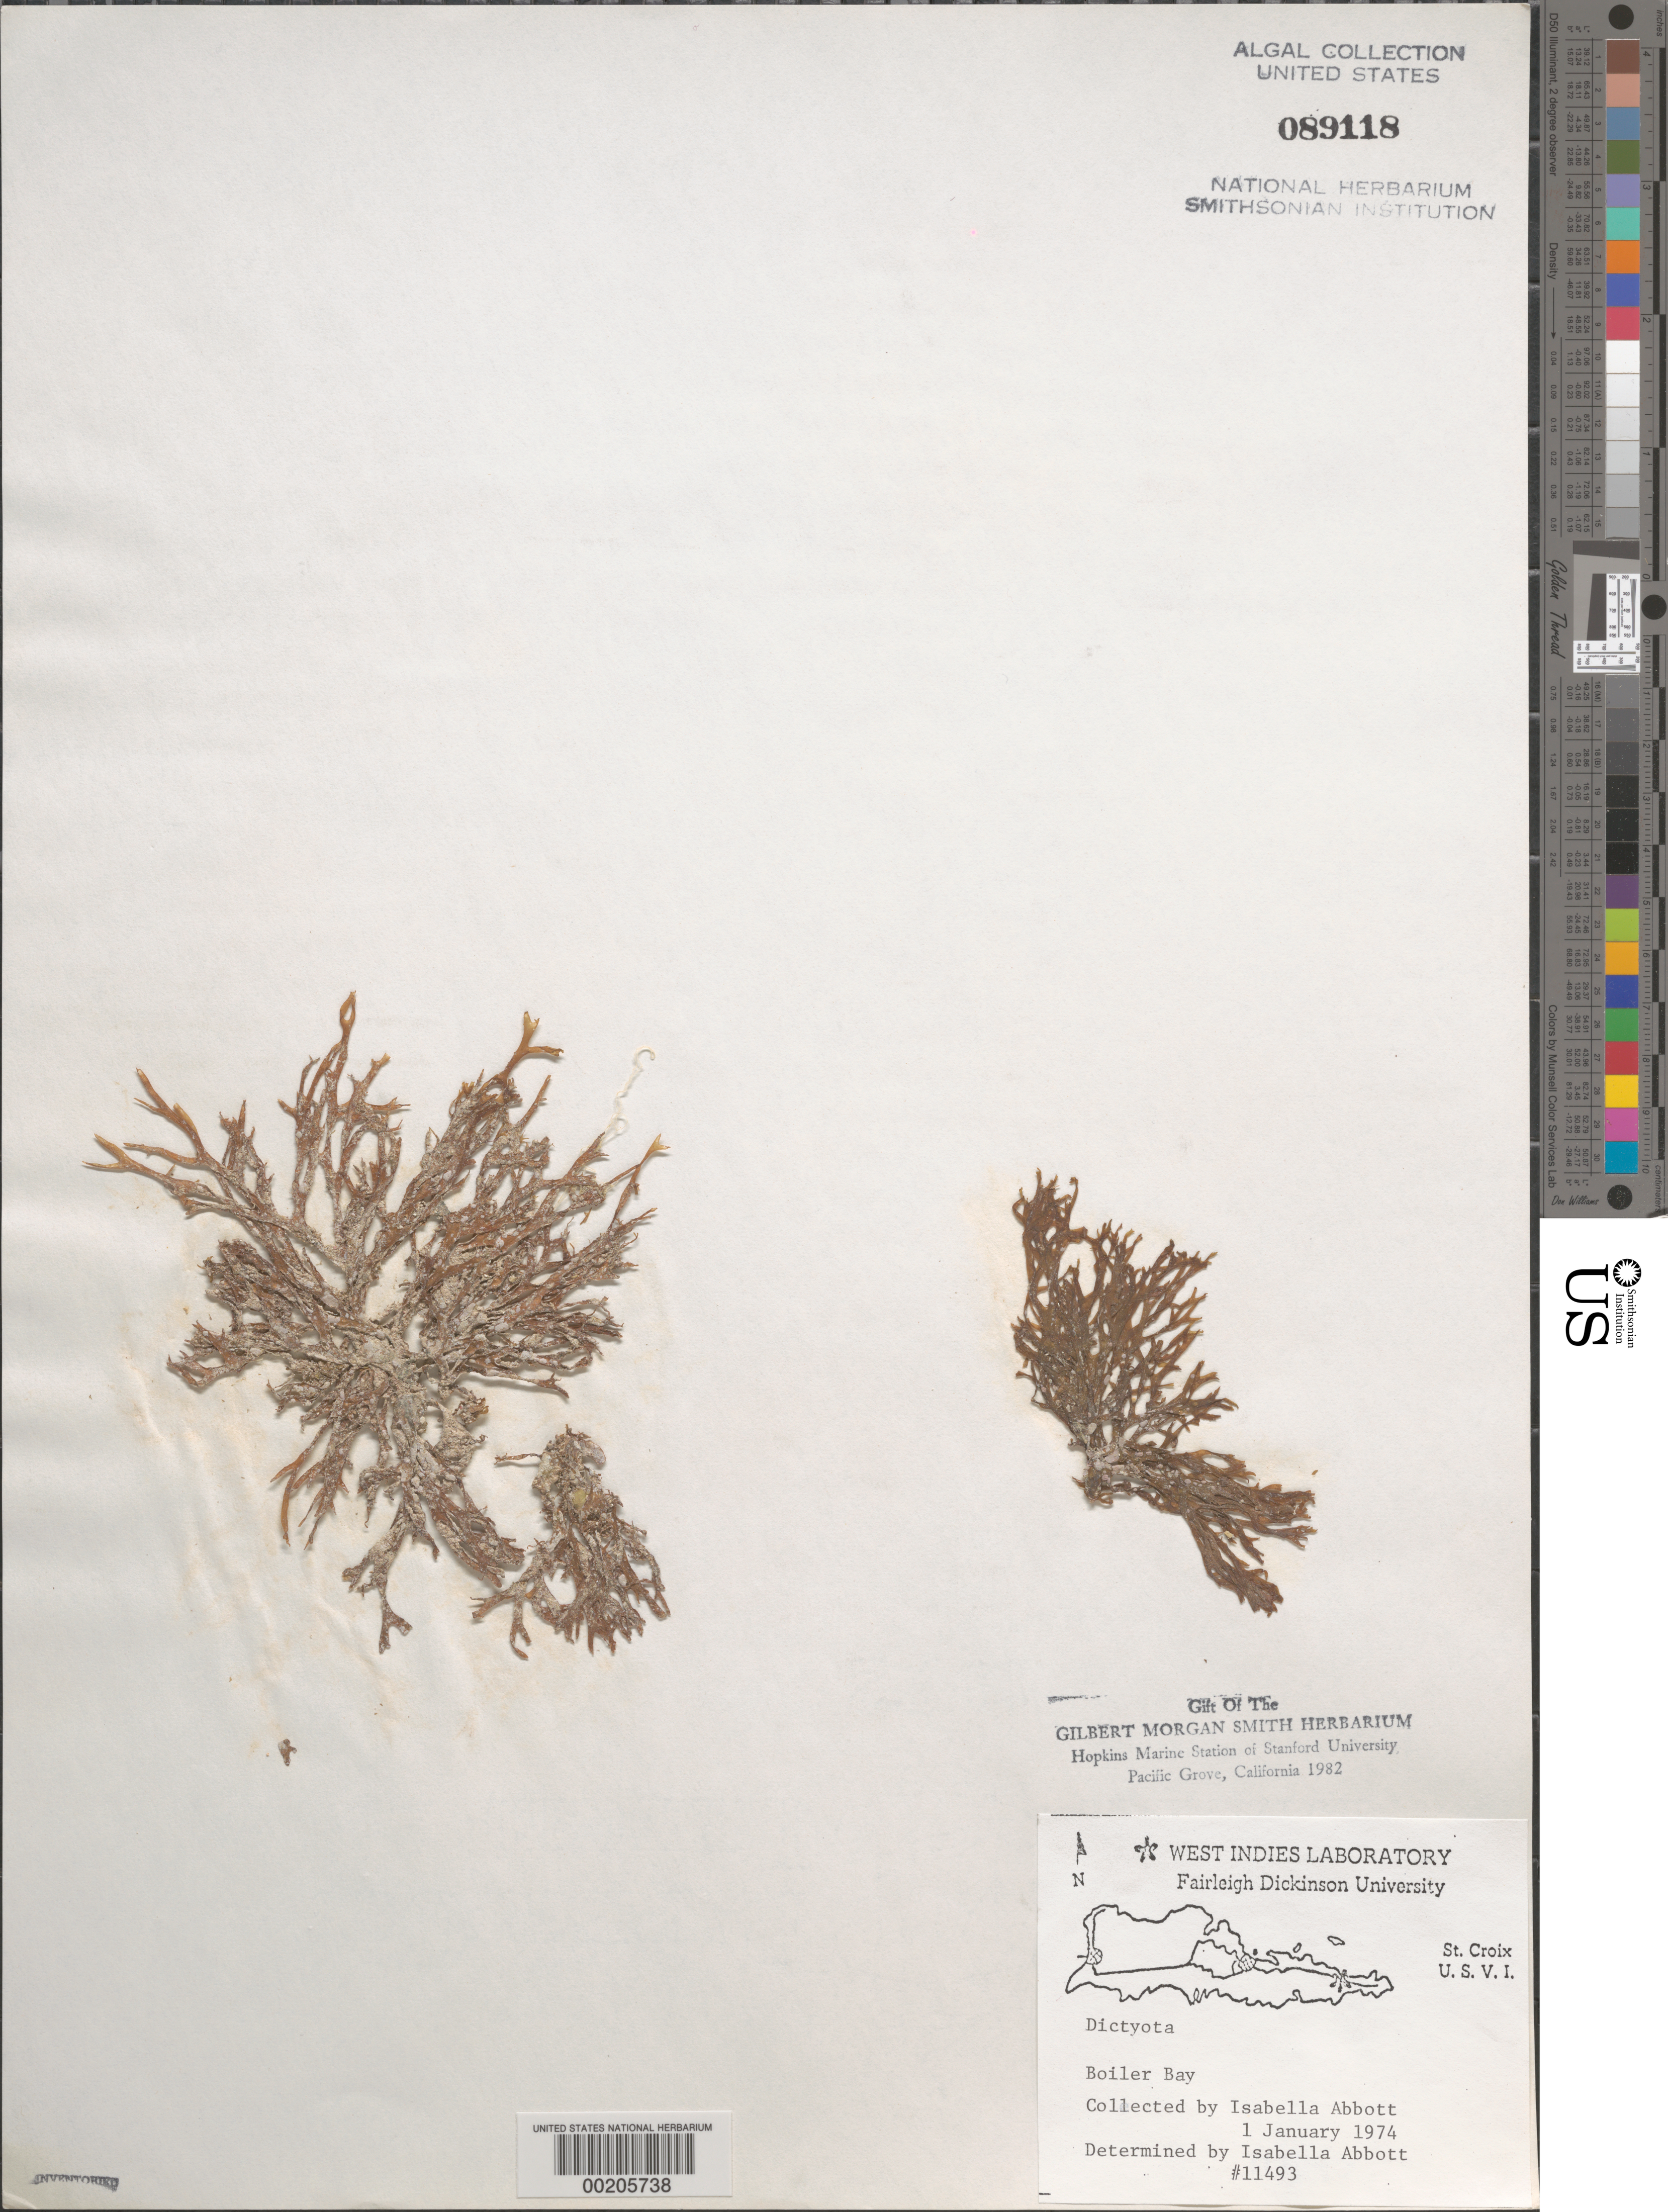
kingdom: Chromista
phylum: Ochrophyta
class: Phaeophyceae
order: Dictyotales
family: Dictyotaceae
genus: Dictyota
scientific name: Dictyota sp.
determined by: Abbott, Isabella A.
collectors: I. A. Abbott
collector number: IAA 11493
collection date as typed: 01 Jan 1974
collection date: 1974-01-01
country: U.S. Virgin Islands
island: St. Croix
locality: Boiler Bay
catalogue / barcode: US 89118